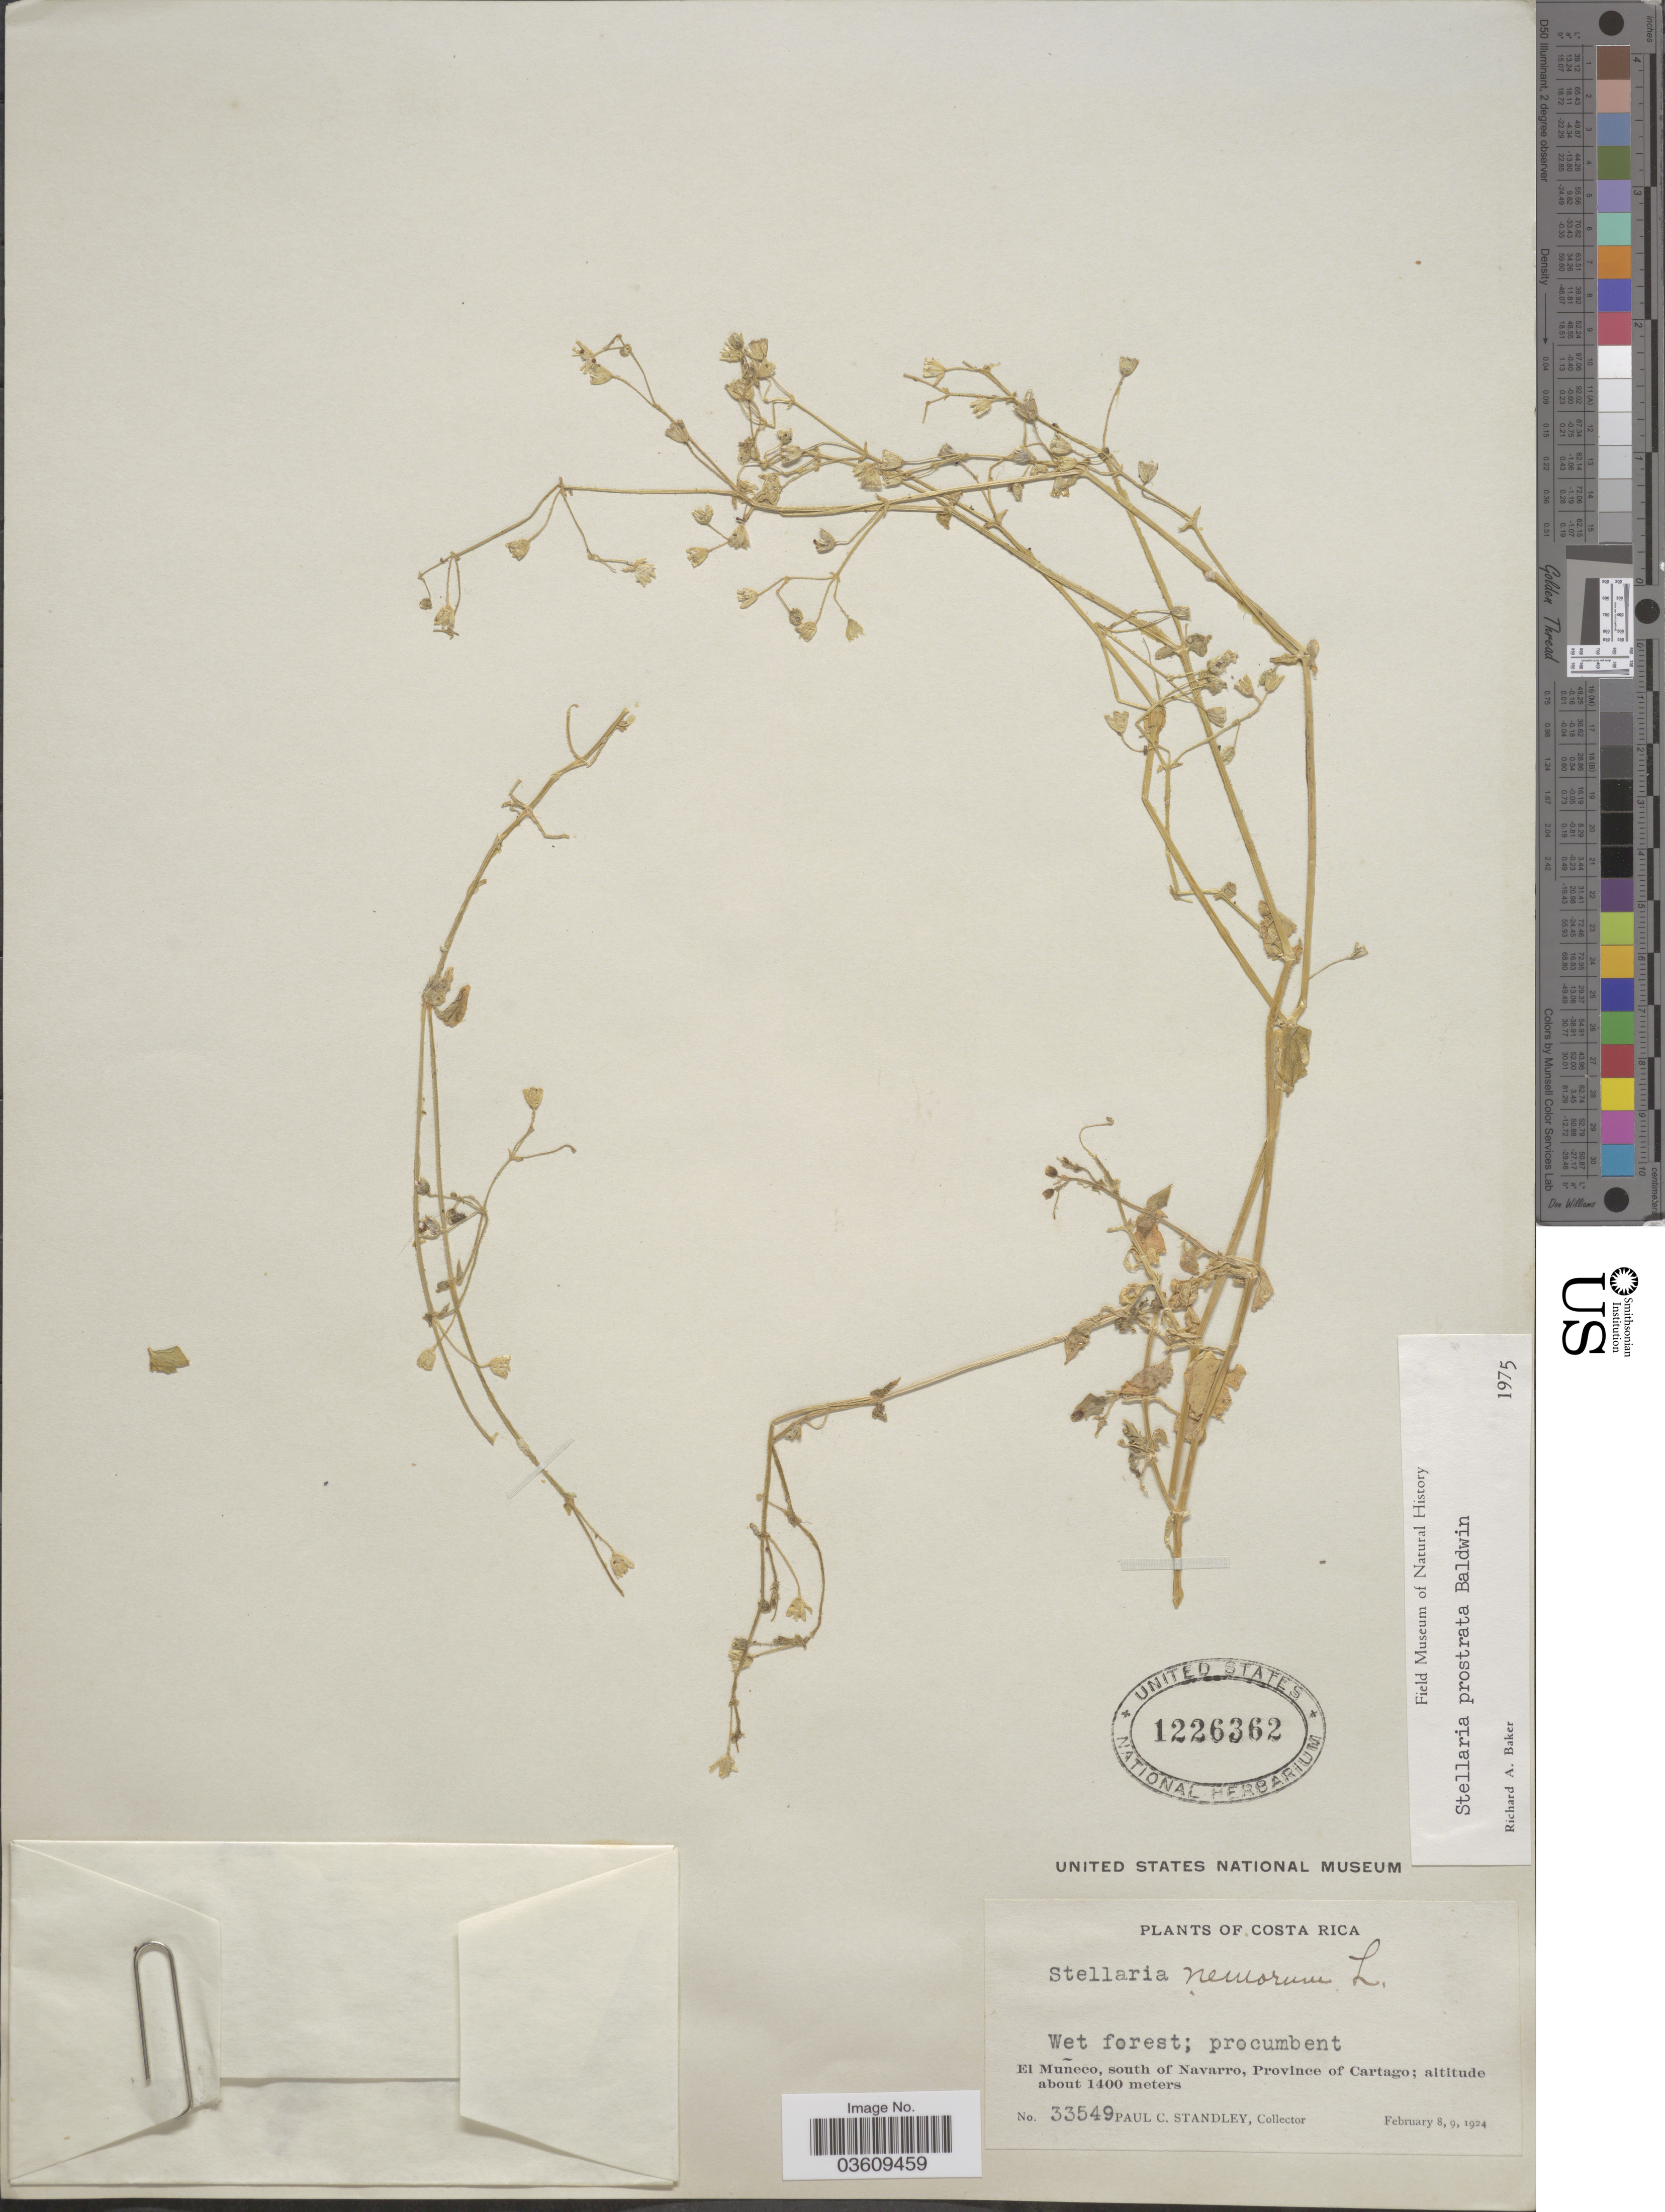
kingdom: Plantae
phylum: Tracheophyta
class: Magnoliopsida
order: Caryophyllales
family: Caryophyllaceae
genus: Stellaria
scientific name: Stellaria prostrata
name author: Baldwin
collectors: P. C. Standley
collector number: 33549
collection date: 1924-02-08/1924-02-09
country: Costa Rica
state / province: Cartago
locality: El Muñeco, south of Navarro.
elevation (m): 1400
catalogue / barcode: US 1226362